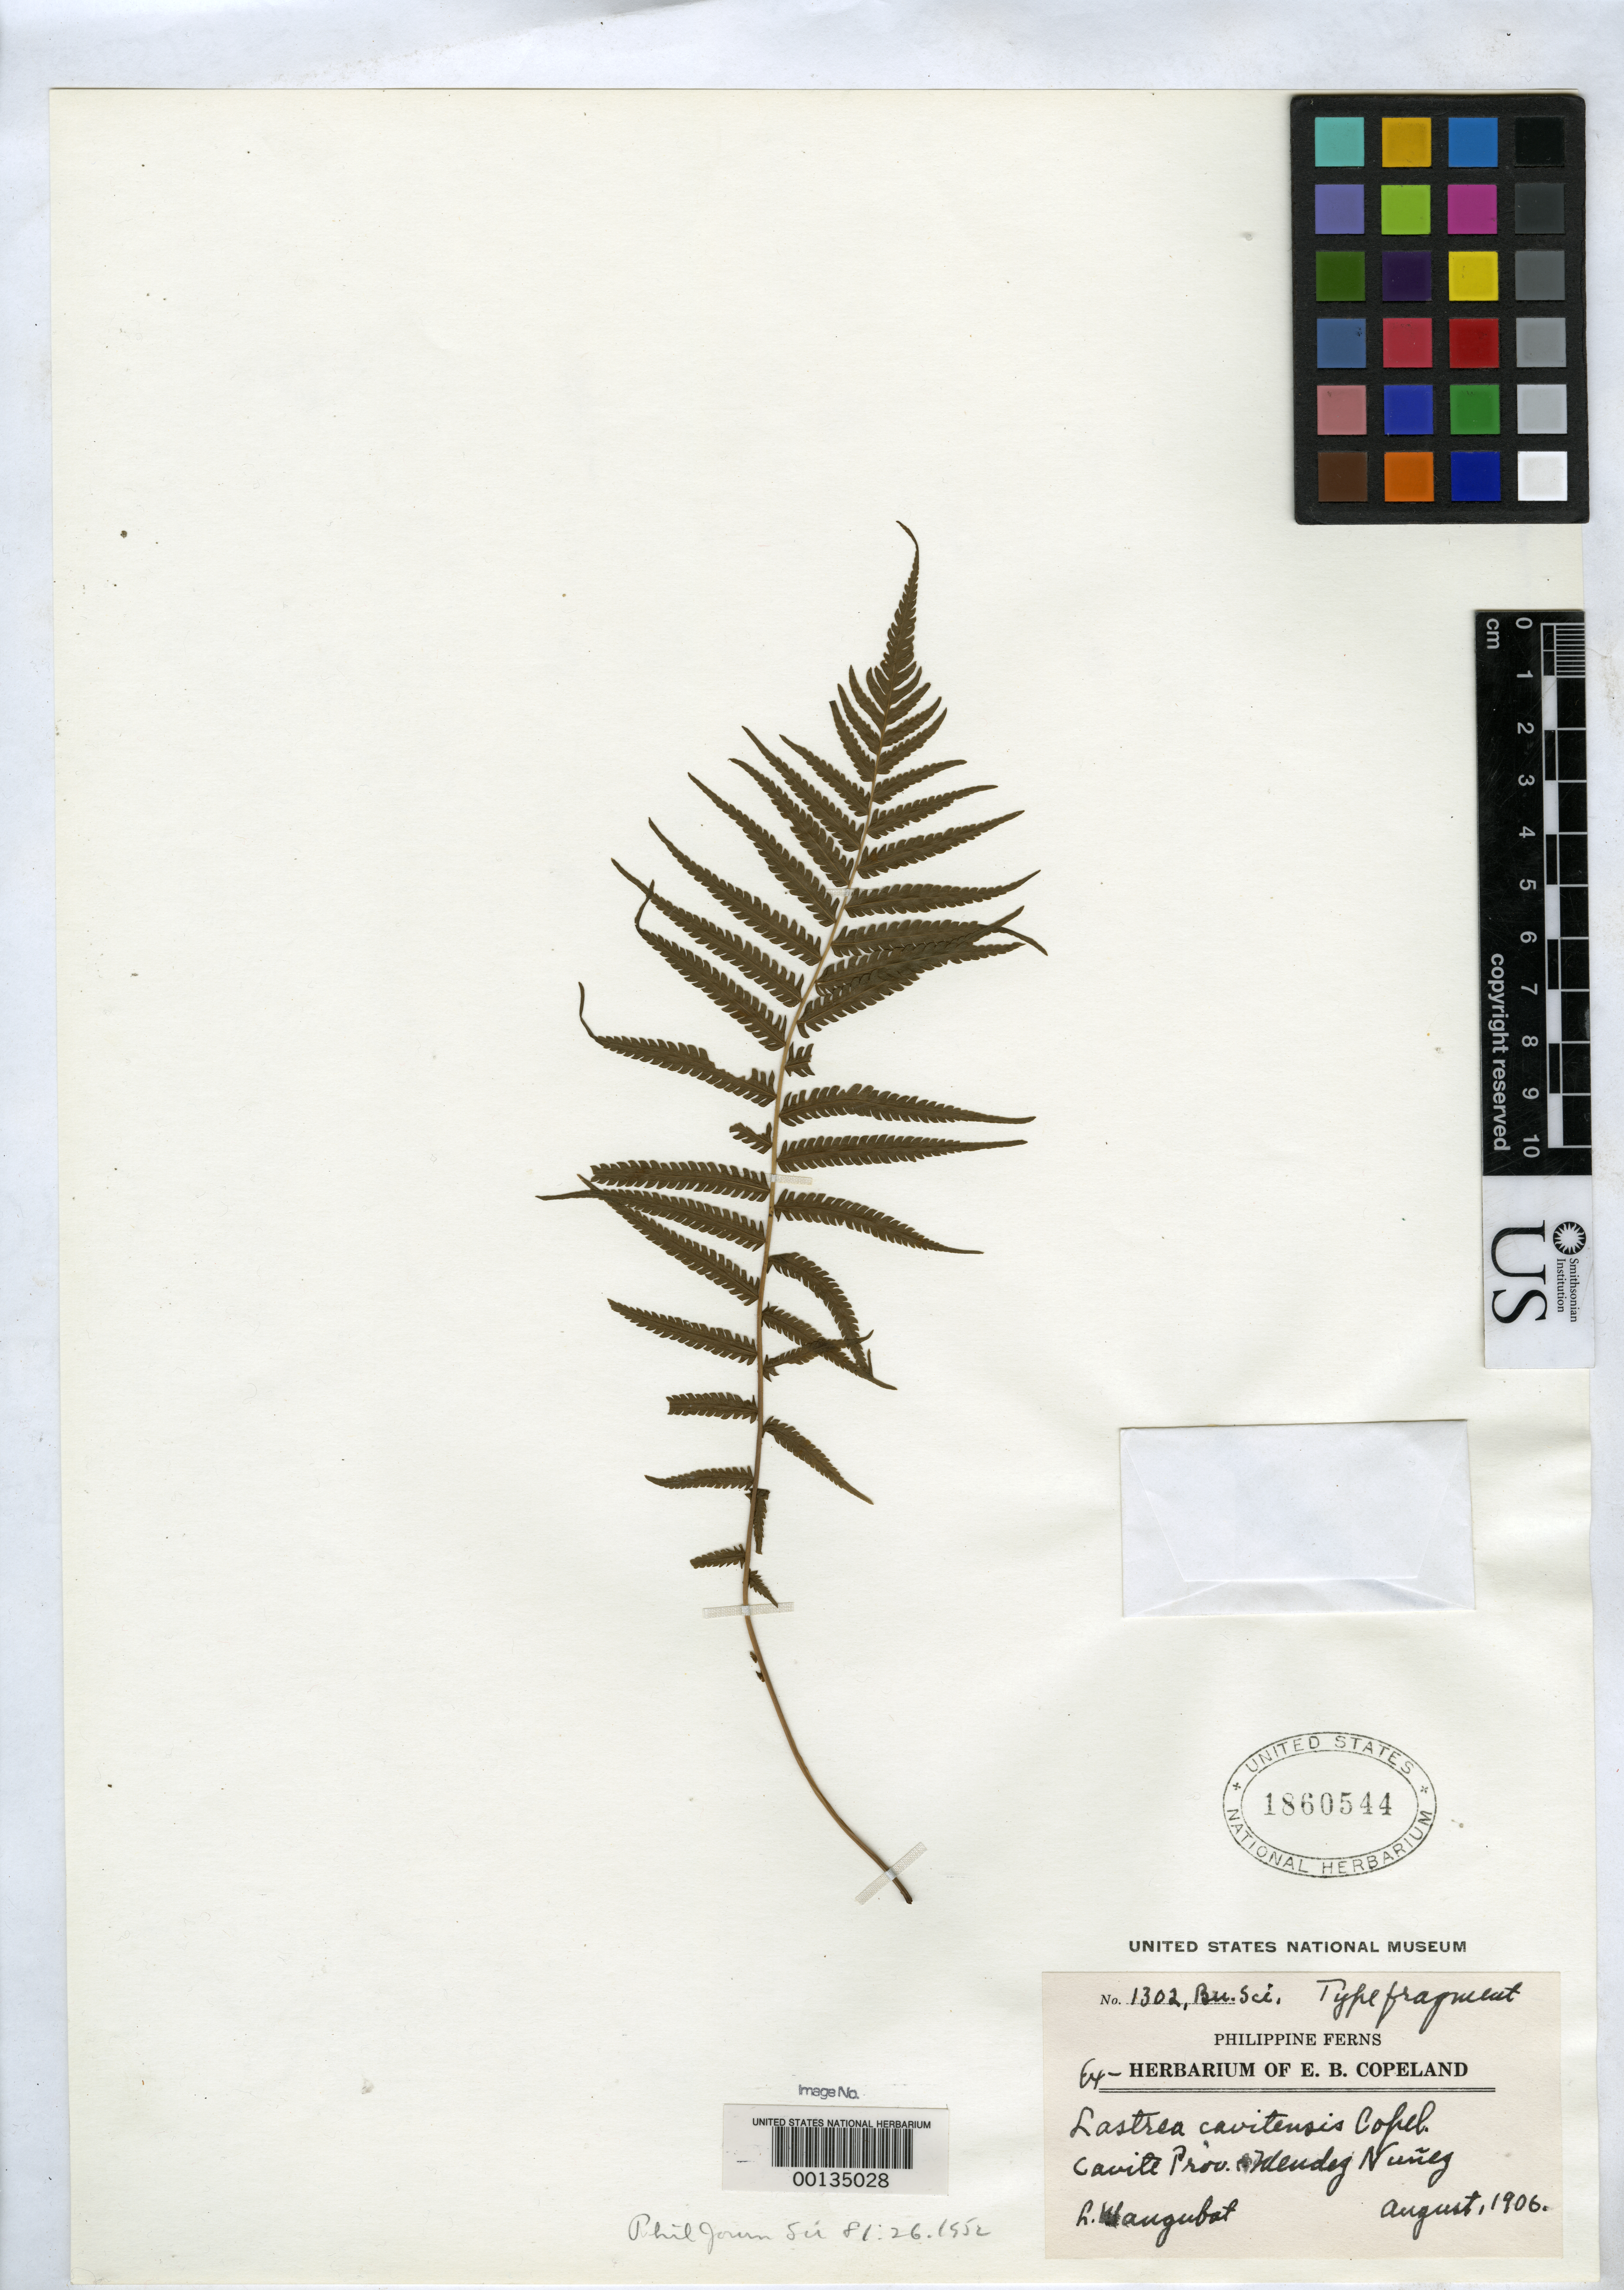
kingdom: Plantae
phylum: Tracheophyta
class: Polypodiopsida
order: Polypodiales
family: Thelypteridaceae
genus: Lastrea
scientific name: Lastrea cavitensis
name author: Copel.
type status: Isotype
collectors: L. Mangubat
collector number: Bur. Sci. 1302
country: Philippines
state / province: Calabarzon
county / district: Cavite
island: Luzon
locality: Mendez Nunez.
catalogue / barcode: US 1860544